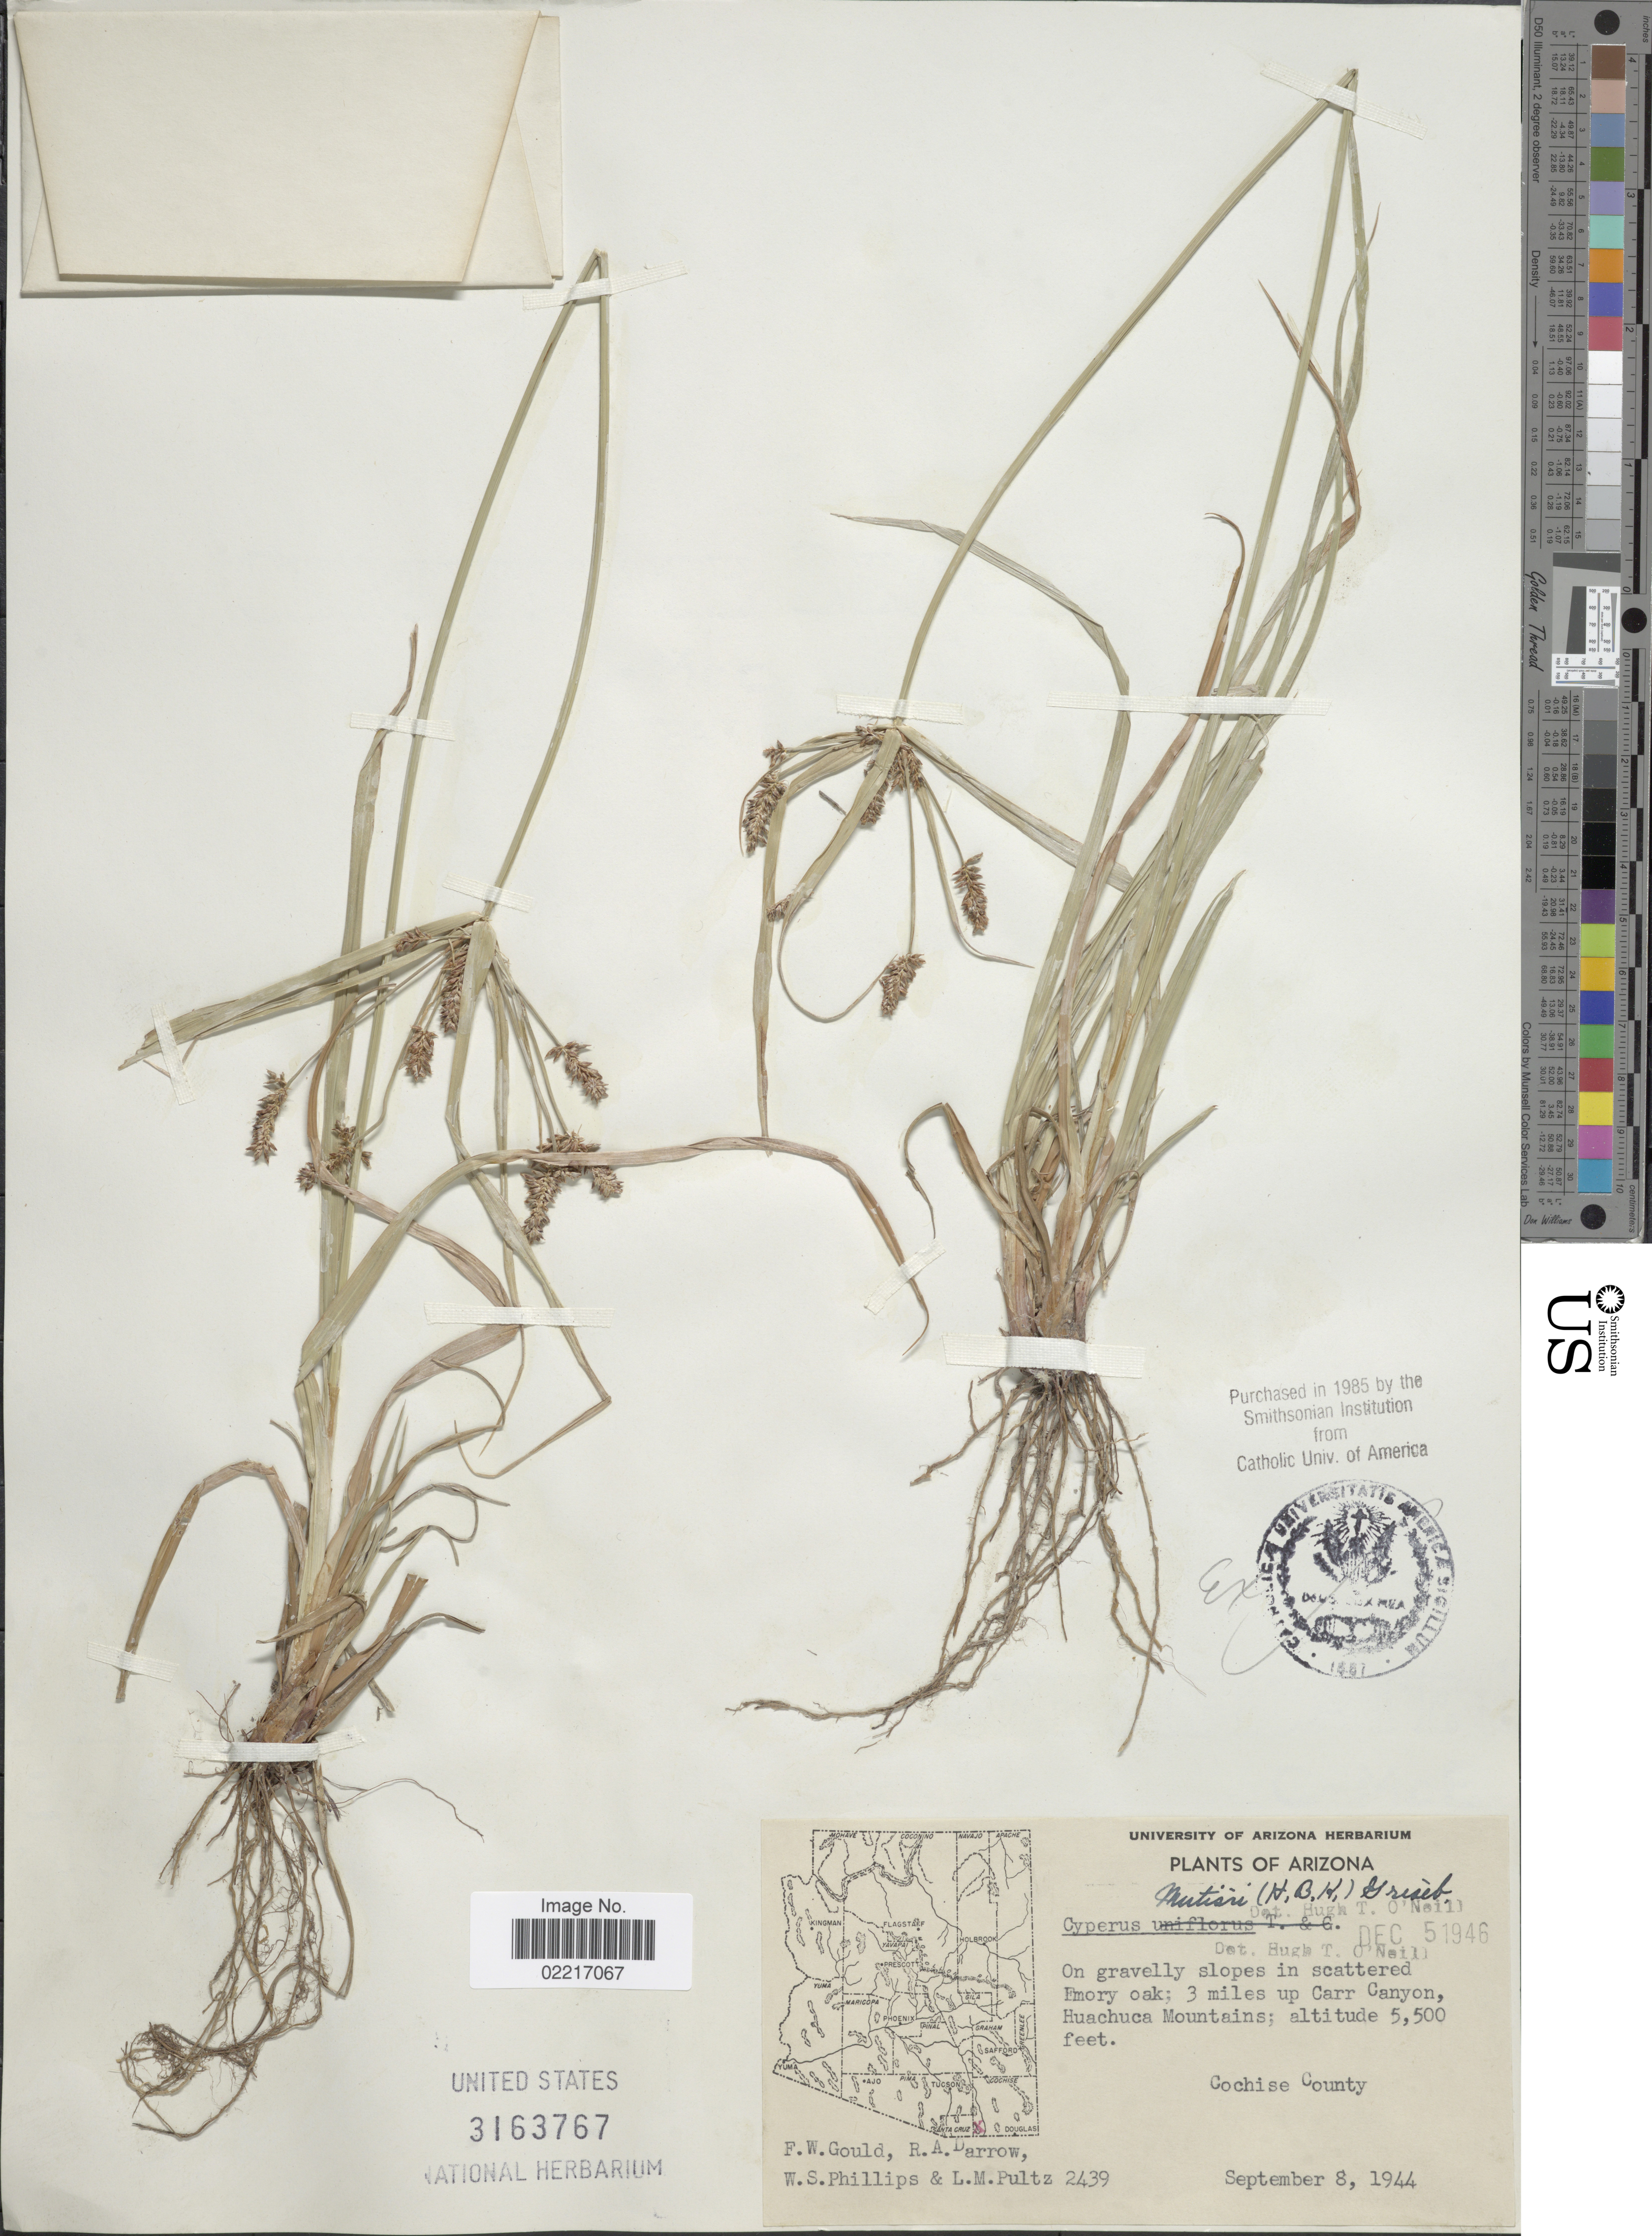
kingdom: Plantae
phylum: Tracheophyta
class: Liliopsida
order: Poales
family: Cyperaceae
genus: Cyperus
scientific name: Cyperus mutisii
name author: (Kunth) Andersson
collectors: F. W. Gould, R. A. Darrow, W. S. Phillips & L. Pultz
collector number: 2439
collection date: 1944-09-08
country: United States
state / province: Arizona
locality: On gravelly slopes in scattered Emory oak; 3 miles up Carr Canyon, Huachuca Mountains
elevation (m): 1676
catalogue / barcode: US 3163767